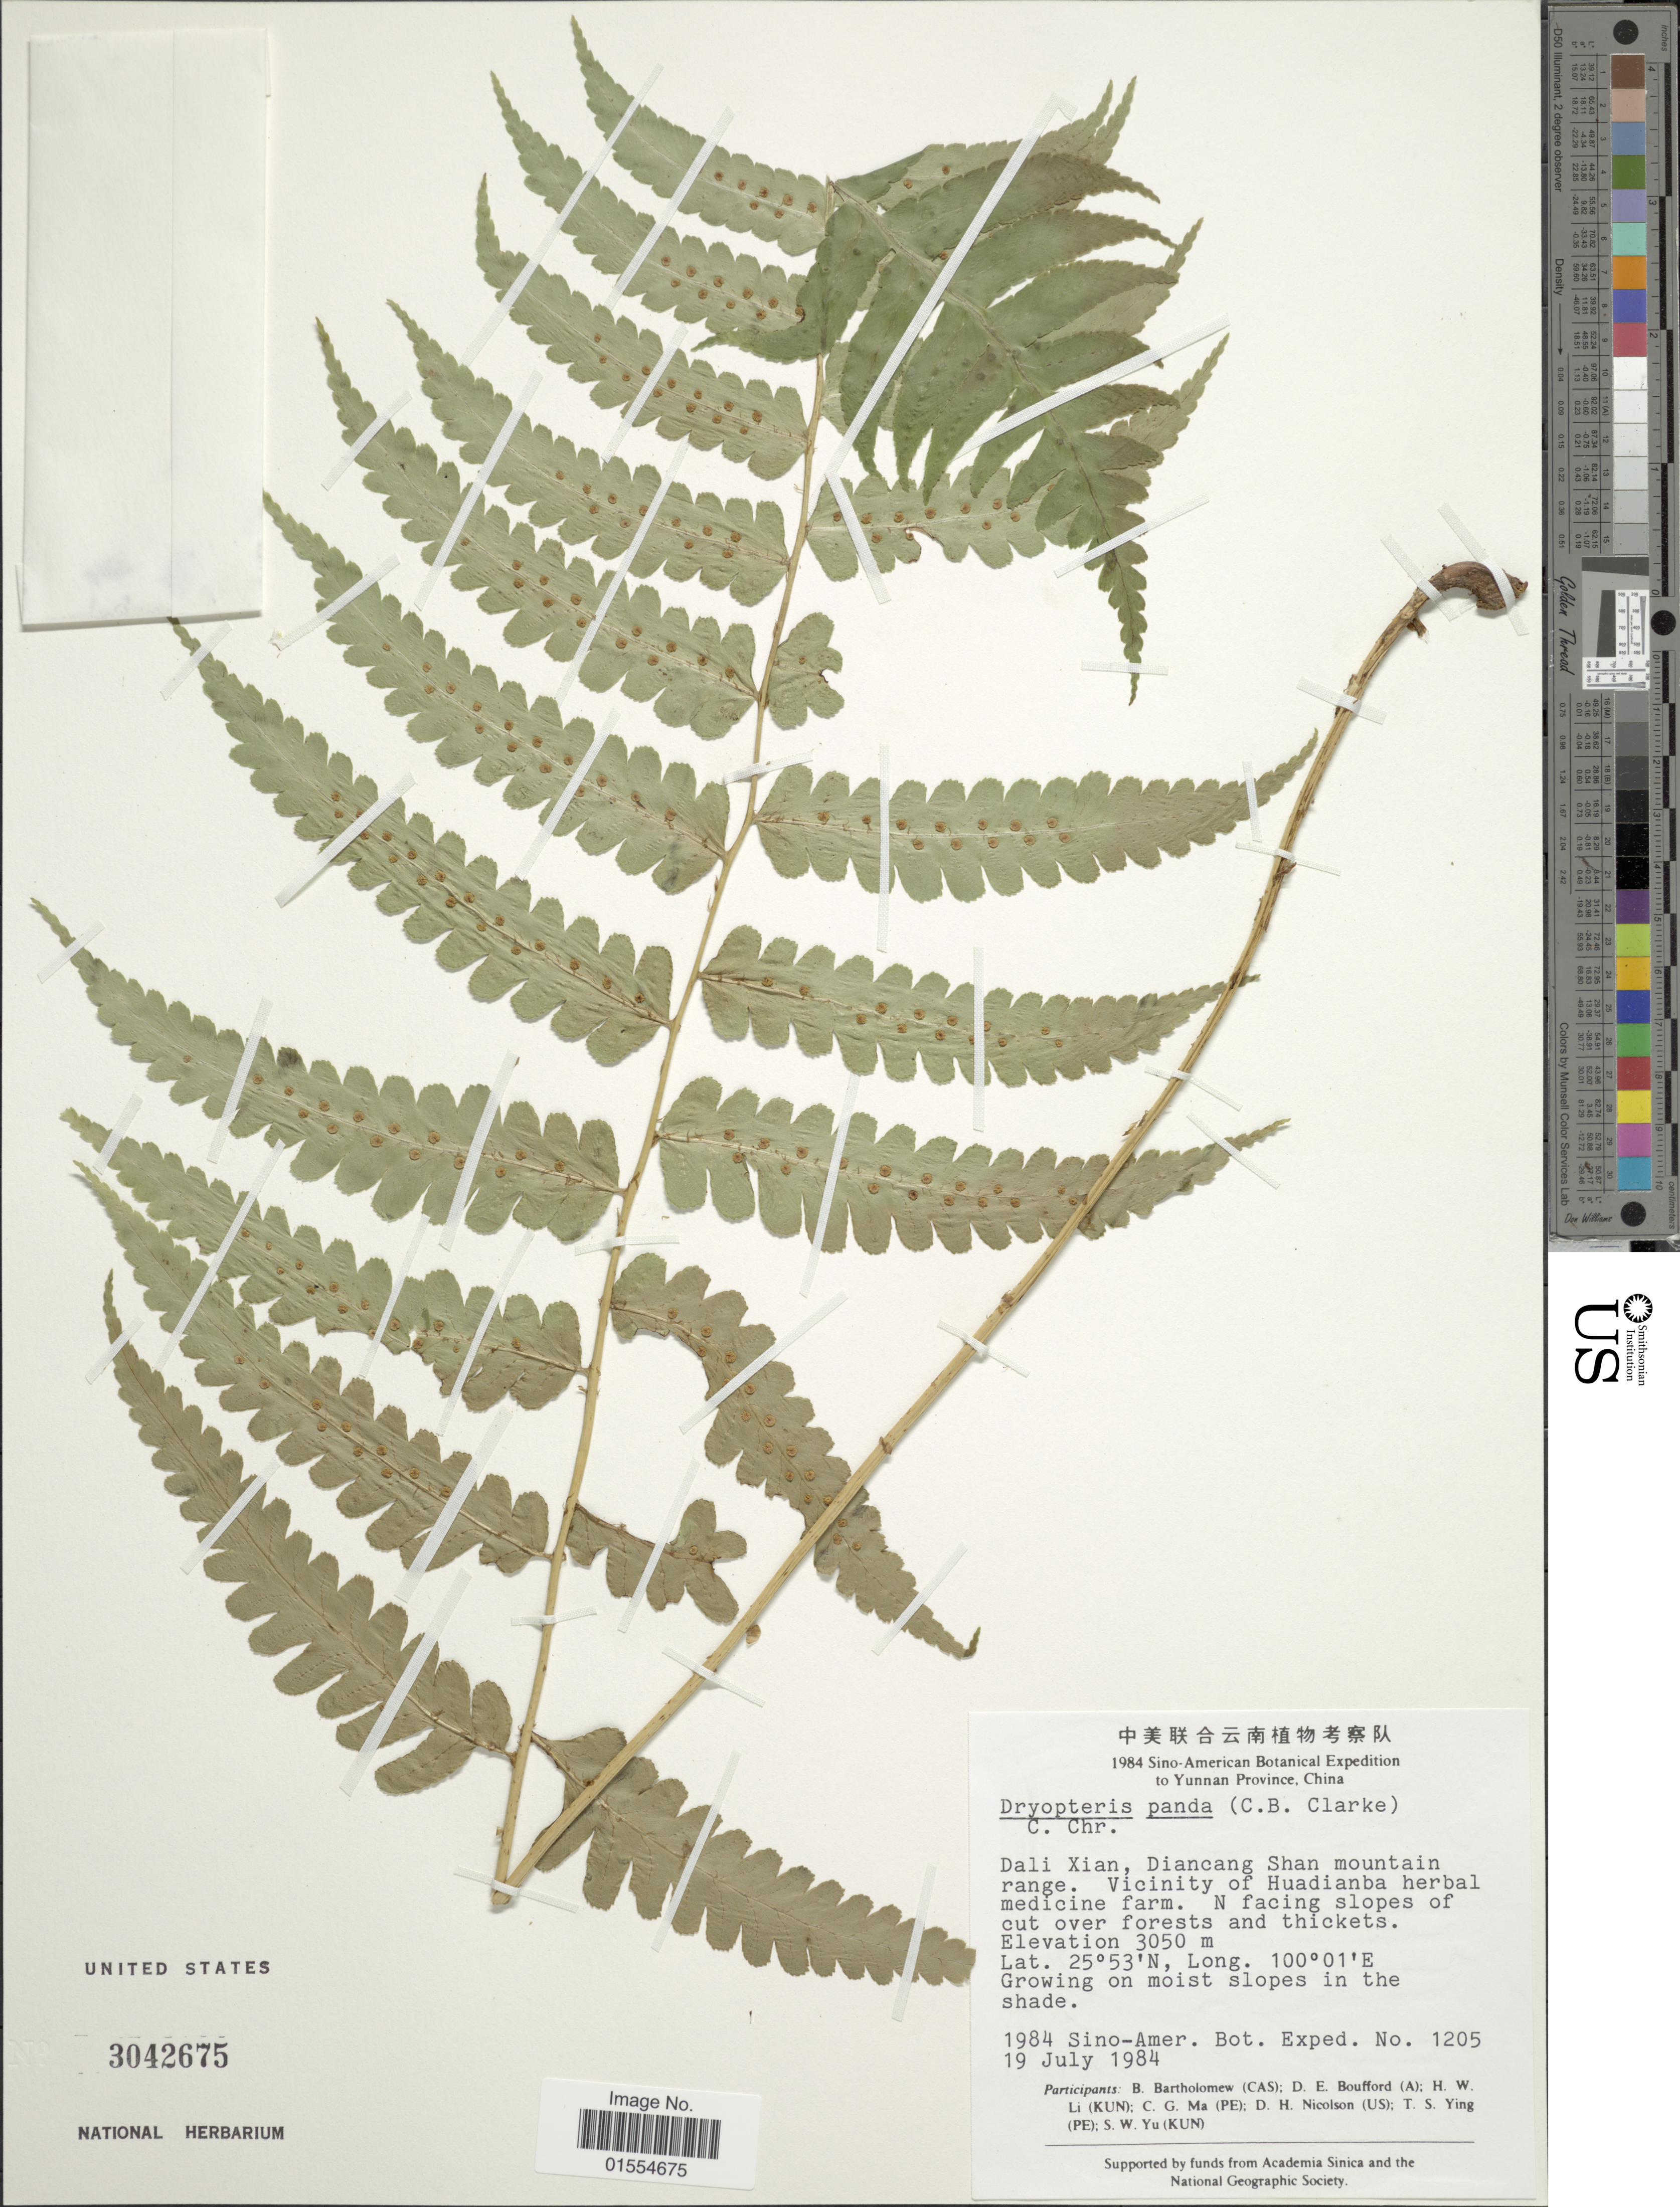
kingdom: Plantae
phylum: Tracheophyta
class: Polypodiopsida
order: Polypodiales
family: Dryopteridaceae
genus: Dryopteris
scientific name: Dryopteris panda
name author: (C.B. Clarke) C. Chr.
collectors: Sino-Amer. Bot. Exped. 1984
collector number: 1205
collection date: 1984-07-19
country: China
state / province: Yunnan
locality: Yunnan Province, Dali Xian, Diancang Shan mountain range, vicinity of Huadianba herbal medicine farm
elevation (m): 3050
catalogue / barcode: US 3042675